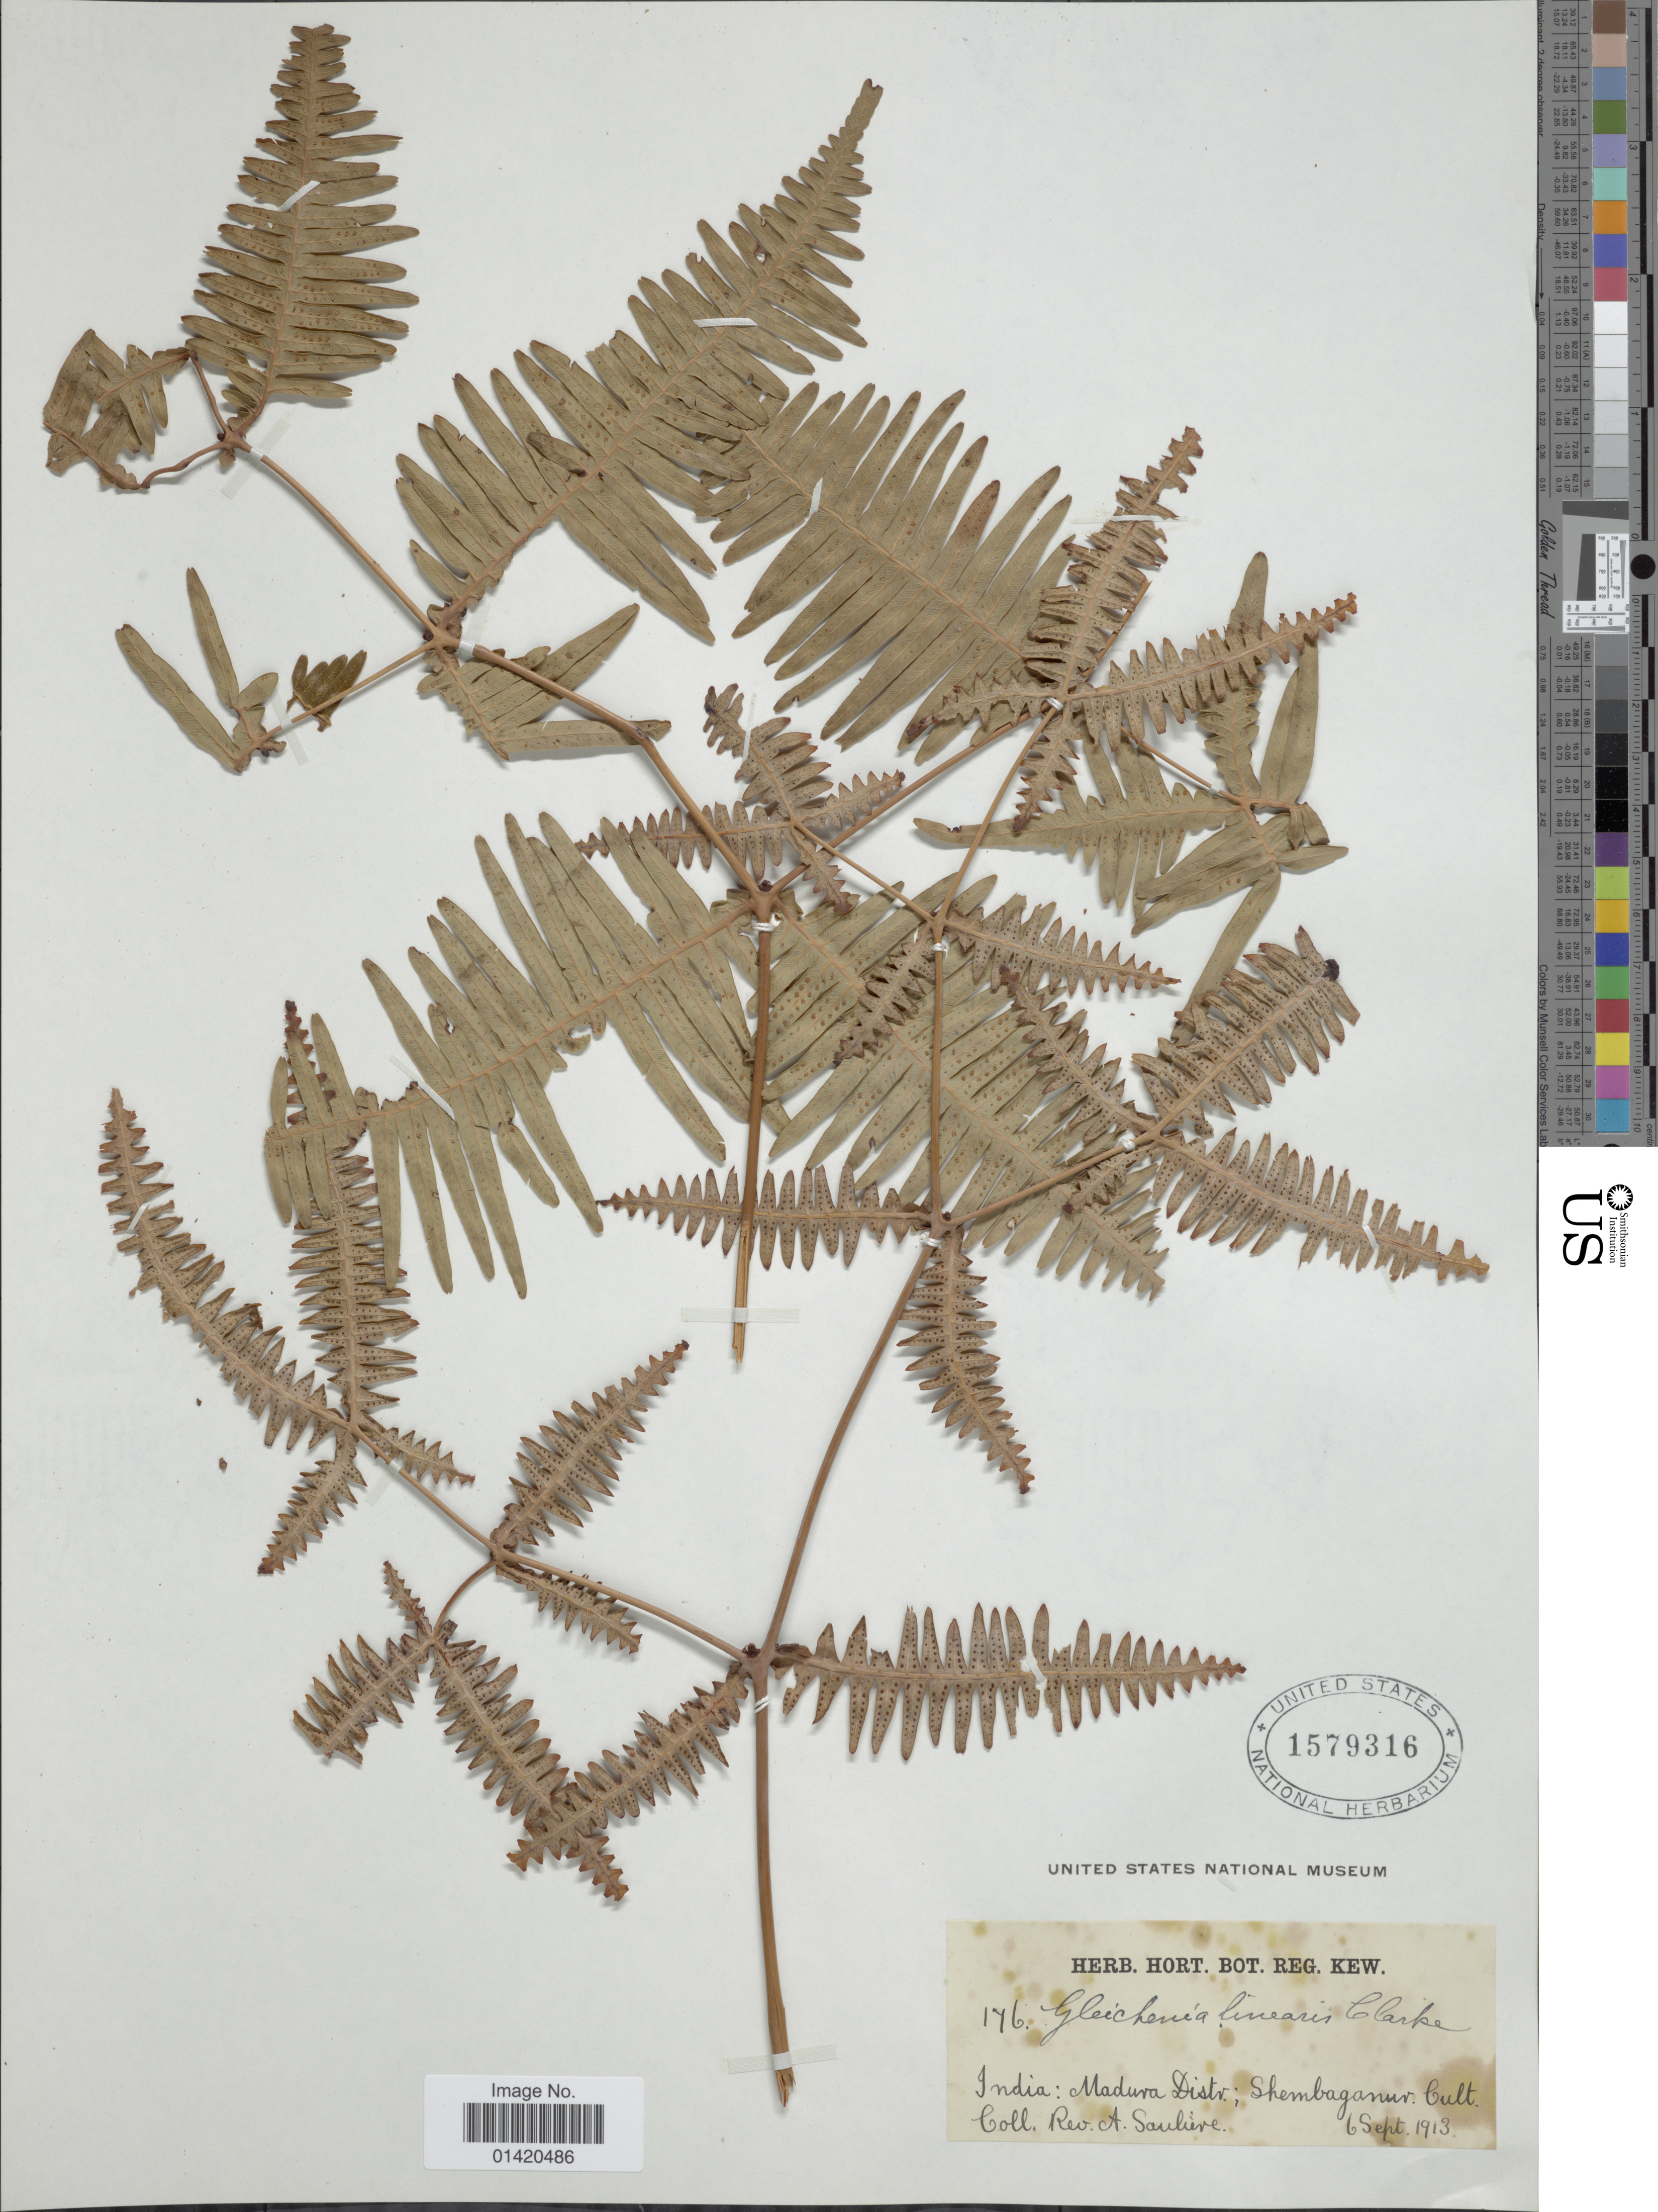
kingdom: Plantae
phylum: Tracheophyta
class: Polypodiopsida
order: Gleicheniales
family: Gleicheniaceae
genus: Dicranopteris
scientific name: Dicranopteris linearis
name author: (Burm. f.) Underw.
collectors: A. Sauliere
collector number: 176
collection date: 1913-09-06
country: India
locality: Madura Distr; Shembaganub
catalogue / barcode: US 1579316